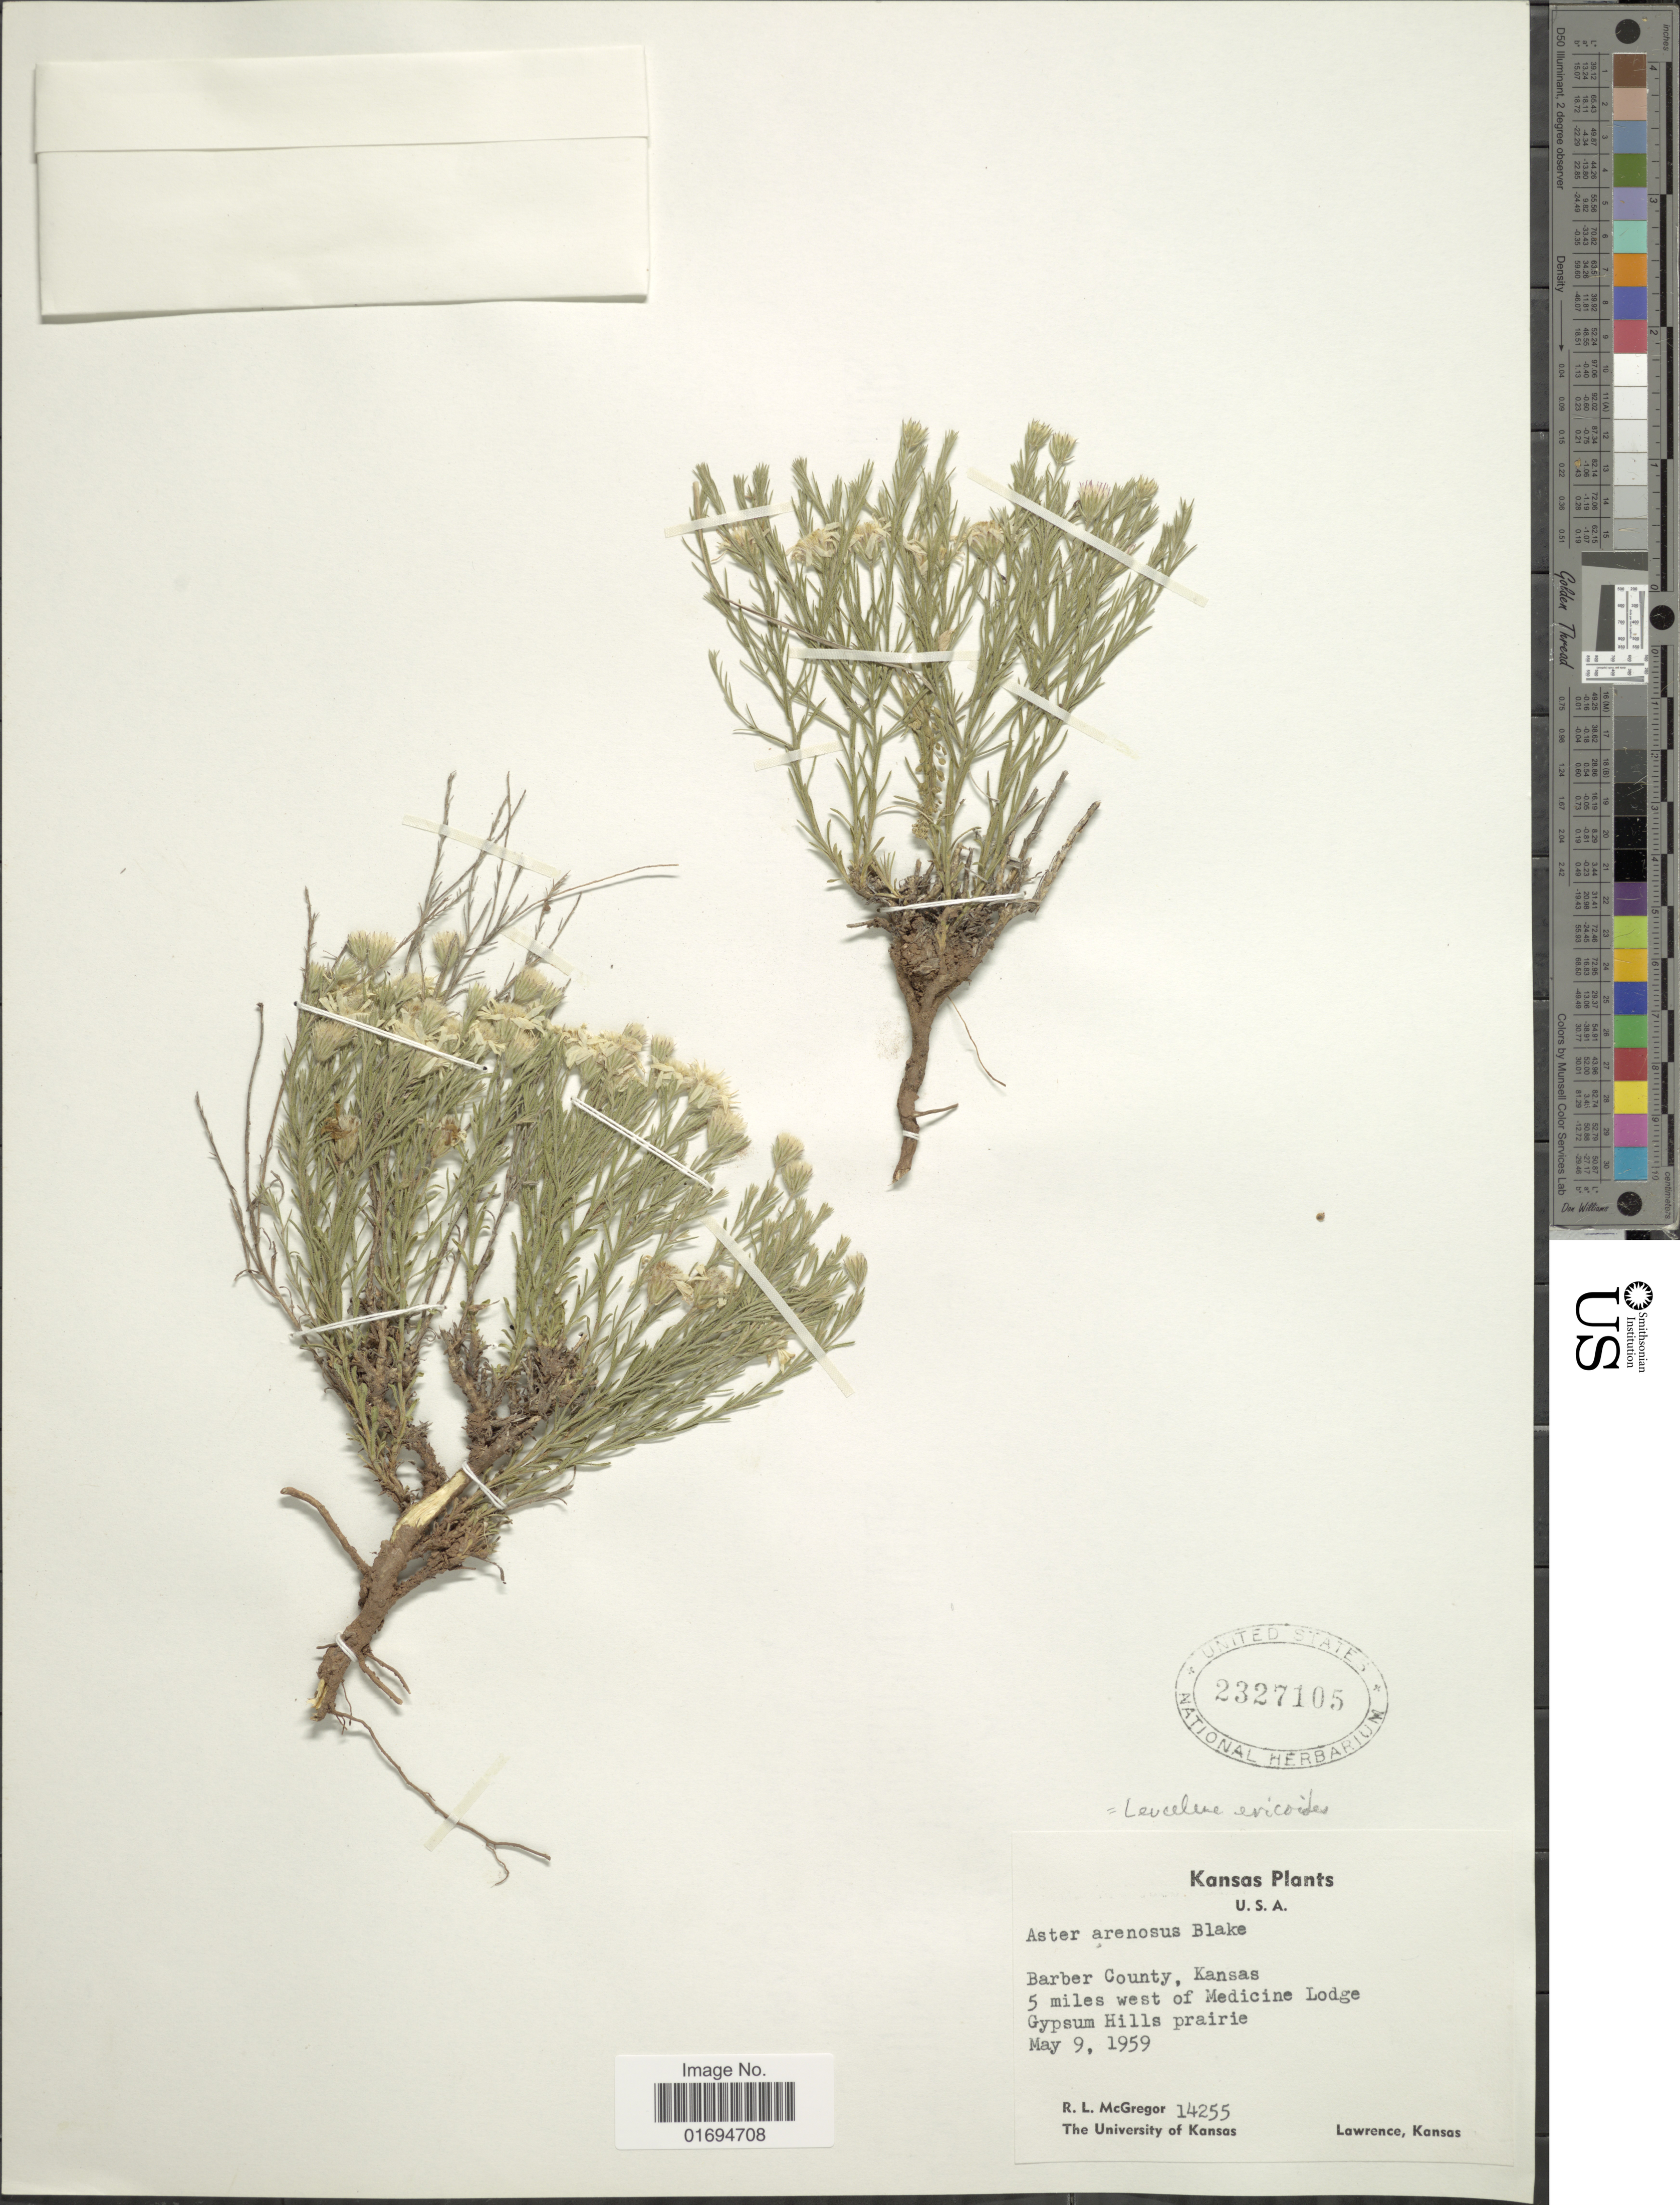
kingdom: Plantae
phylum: Tracheophyta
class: Magnoliopsida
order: Asterales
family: Asteraceae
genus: Chaetopappa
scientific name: Chaetopappa ericoides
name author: (Torr.) G.L. Nesom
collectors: R. McGregor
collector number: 14255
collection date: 1959-05-09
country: United States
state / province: Kansas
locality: Barber County, Kansas, 5 miles west of Medicine Lodge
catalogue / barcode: US 2327105